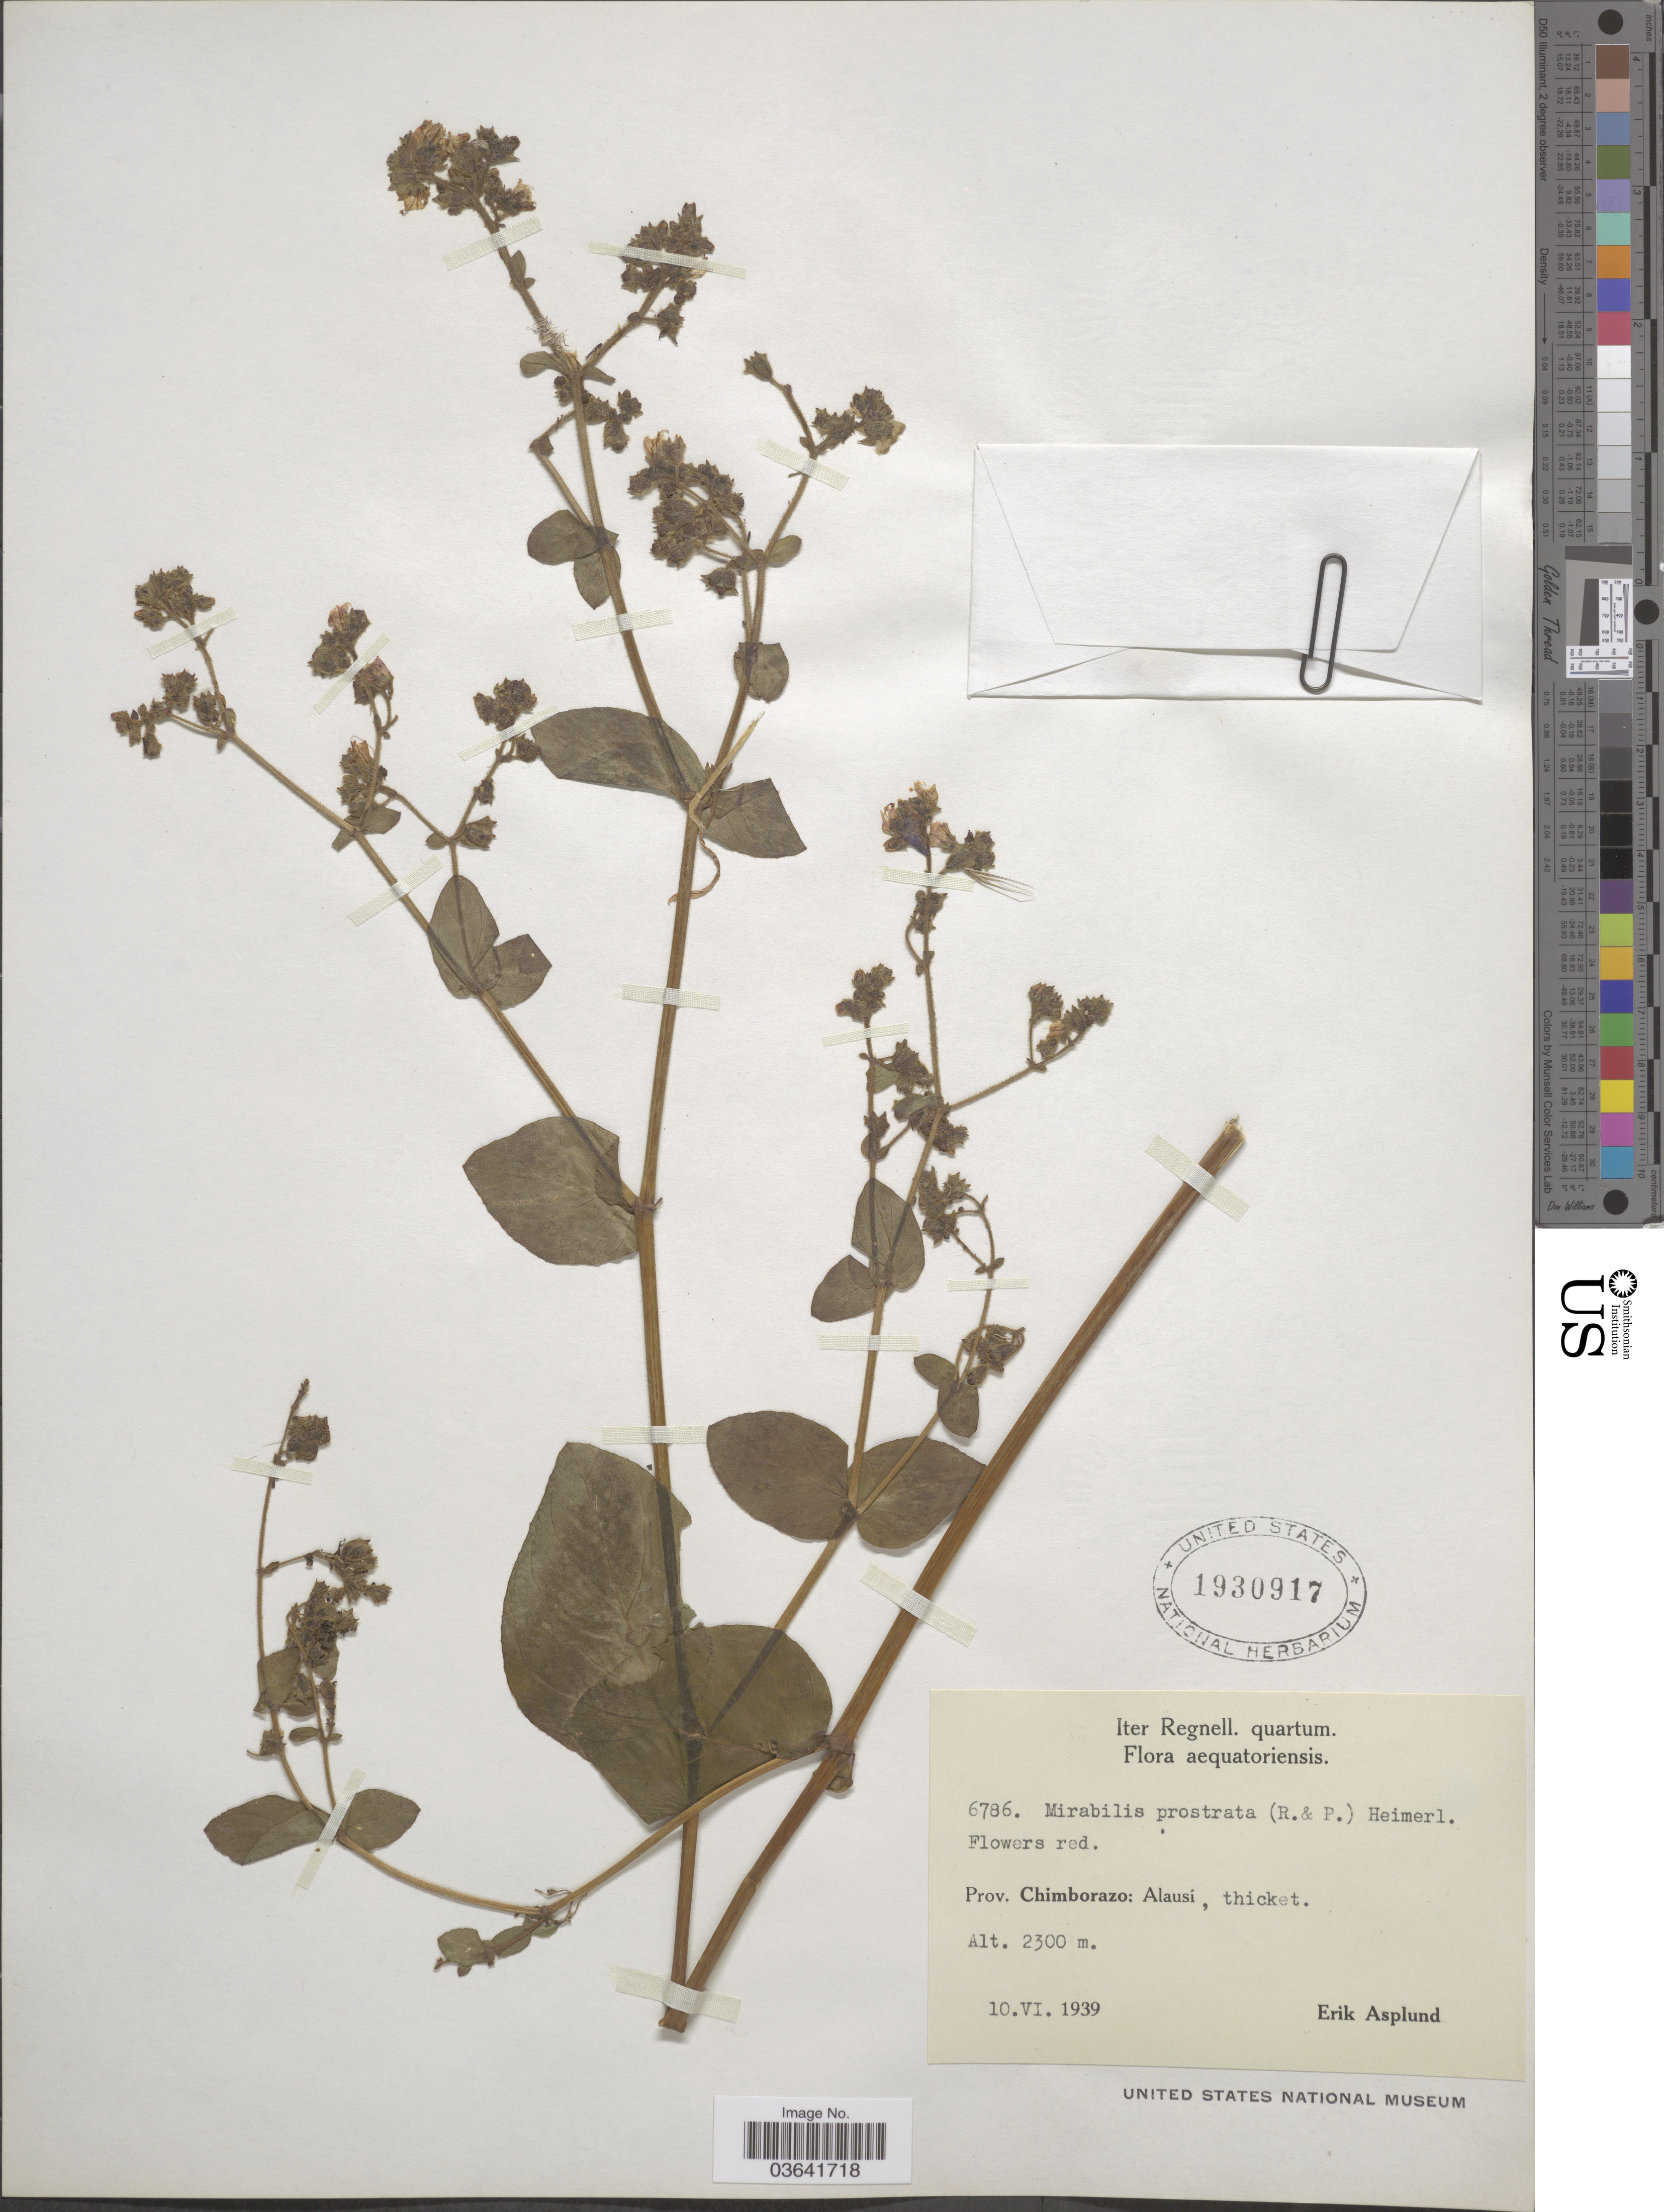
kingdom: Plantae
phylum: Tracheophyta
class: Magnoliopsida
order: Caryophyllales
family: Nyctaginaceae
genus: Mirabilis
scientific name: Mirabilis prostrata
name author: (Ruiz & Pav.) Heimerl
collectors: E. Asplund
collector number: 6786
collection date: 1939-06-10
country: Ecuador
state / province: Chimborazo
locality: Alausí, thicket.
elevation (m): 2300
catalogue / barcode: US 1930917